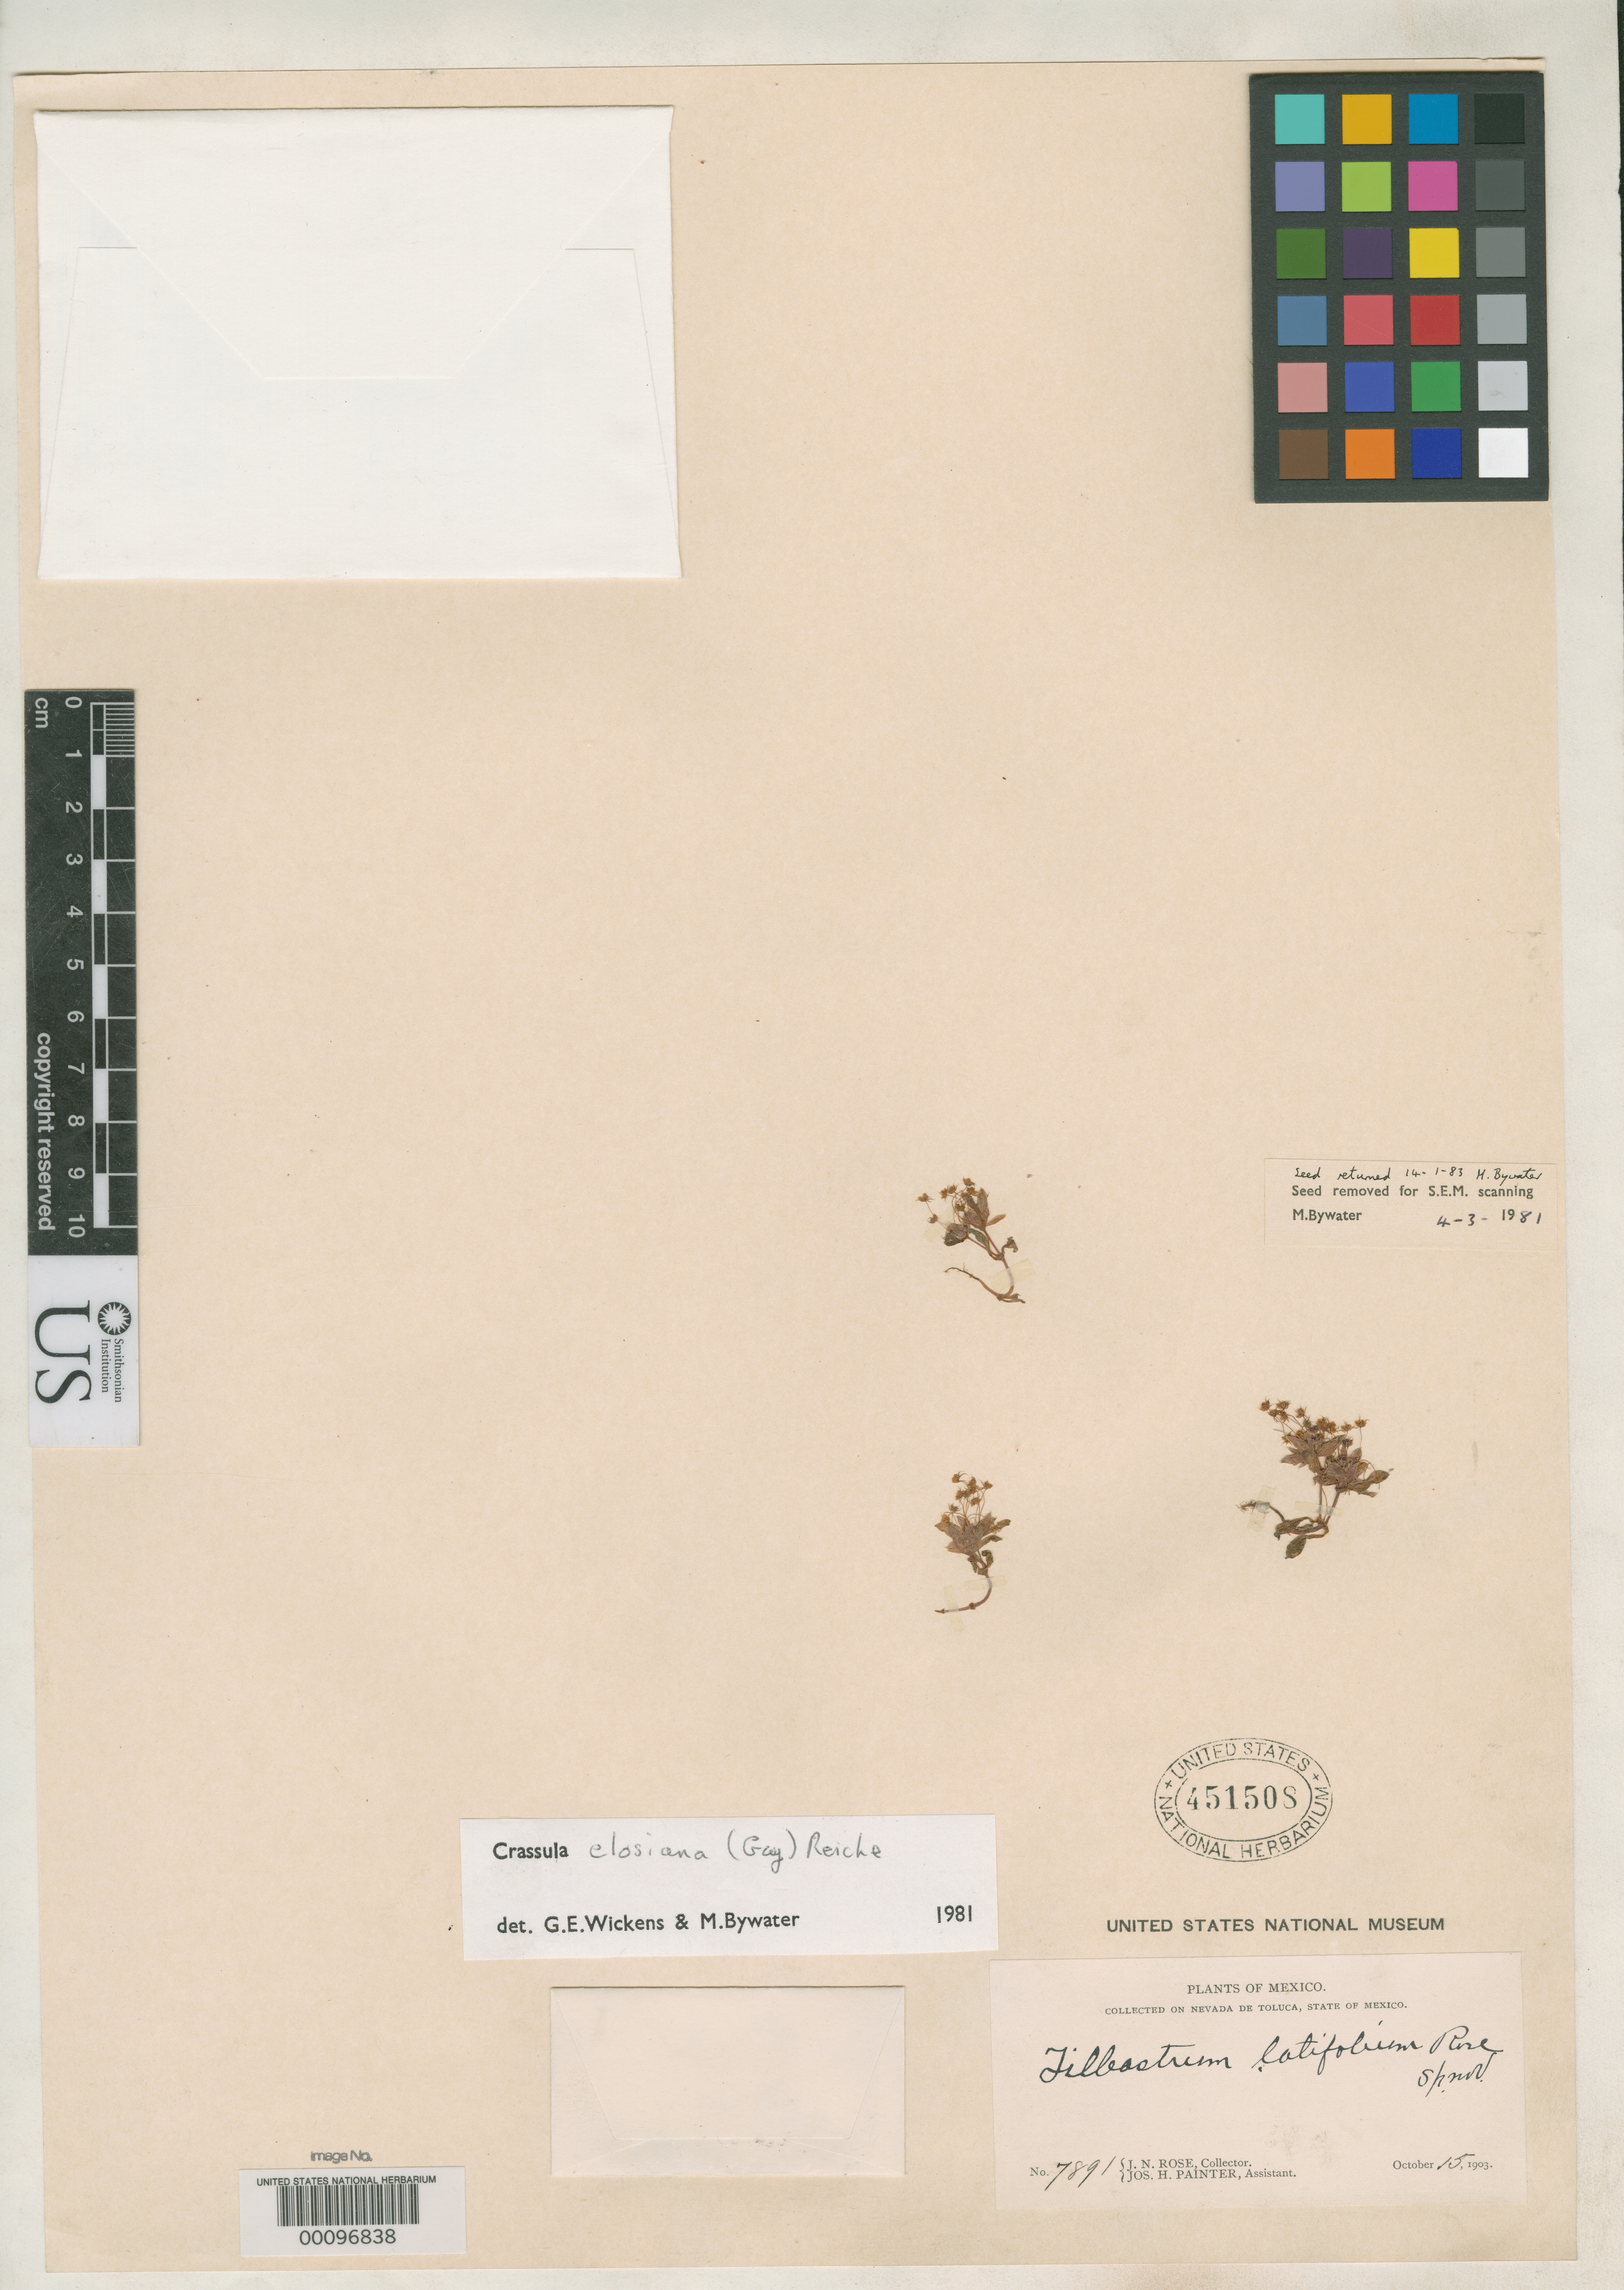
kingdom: Plantae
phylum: Tracheophyta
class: Magnoliopsida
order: Saxifragales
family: Crassulaceae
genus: Tillaeastrum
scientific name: Tillaeastrum latifolium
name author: Rose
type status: Holotype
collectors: J. N. Rose & J. H. Painter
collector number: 7891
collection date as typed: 15 Oct 1903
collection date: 1903-10-15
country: Mexico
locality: "on the side of the Nevada de Toluca".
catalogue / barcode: US 451508